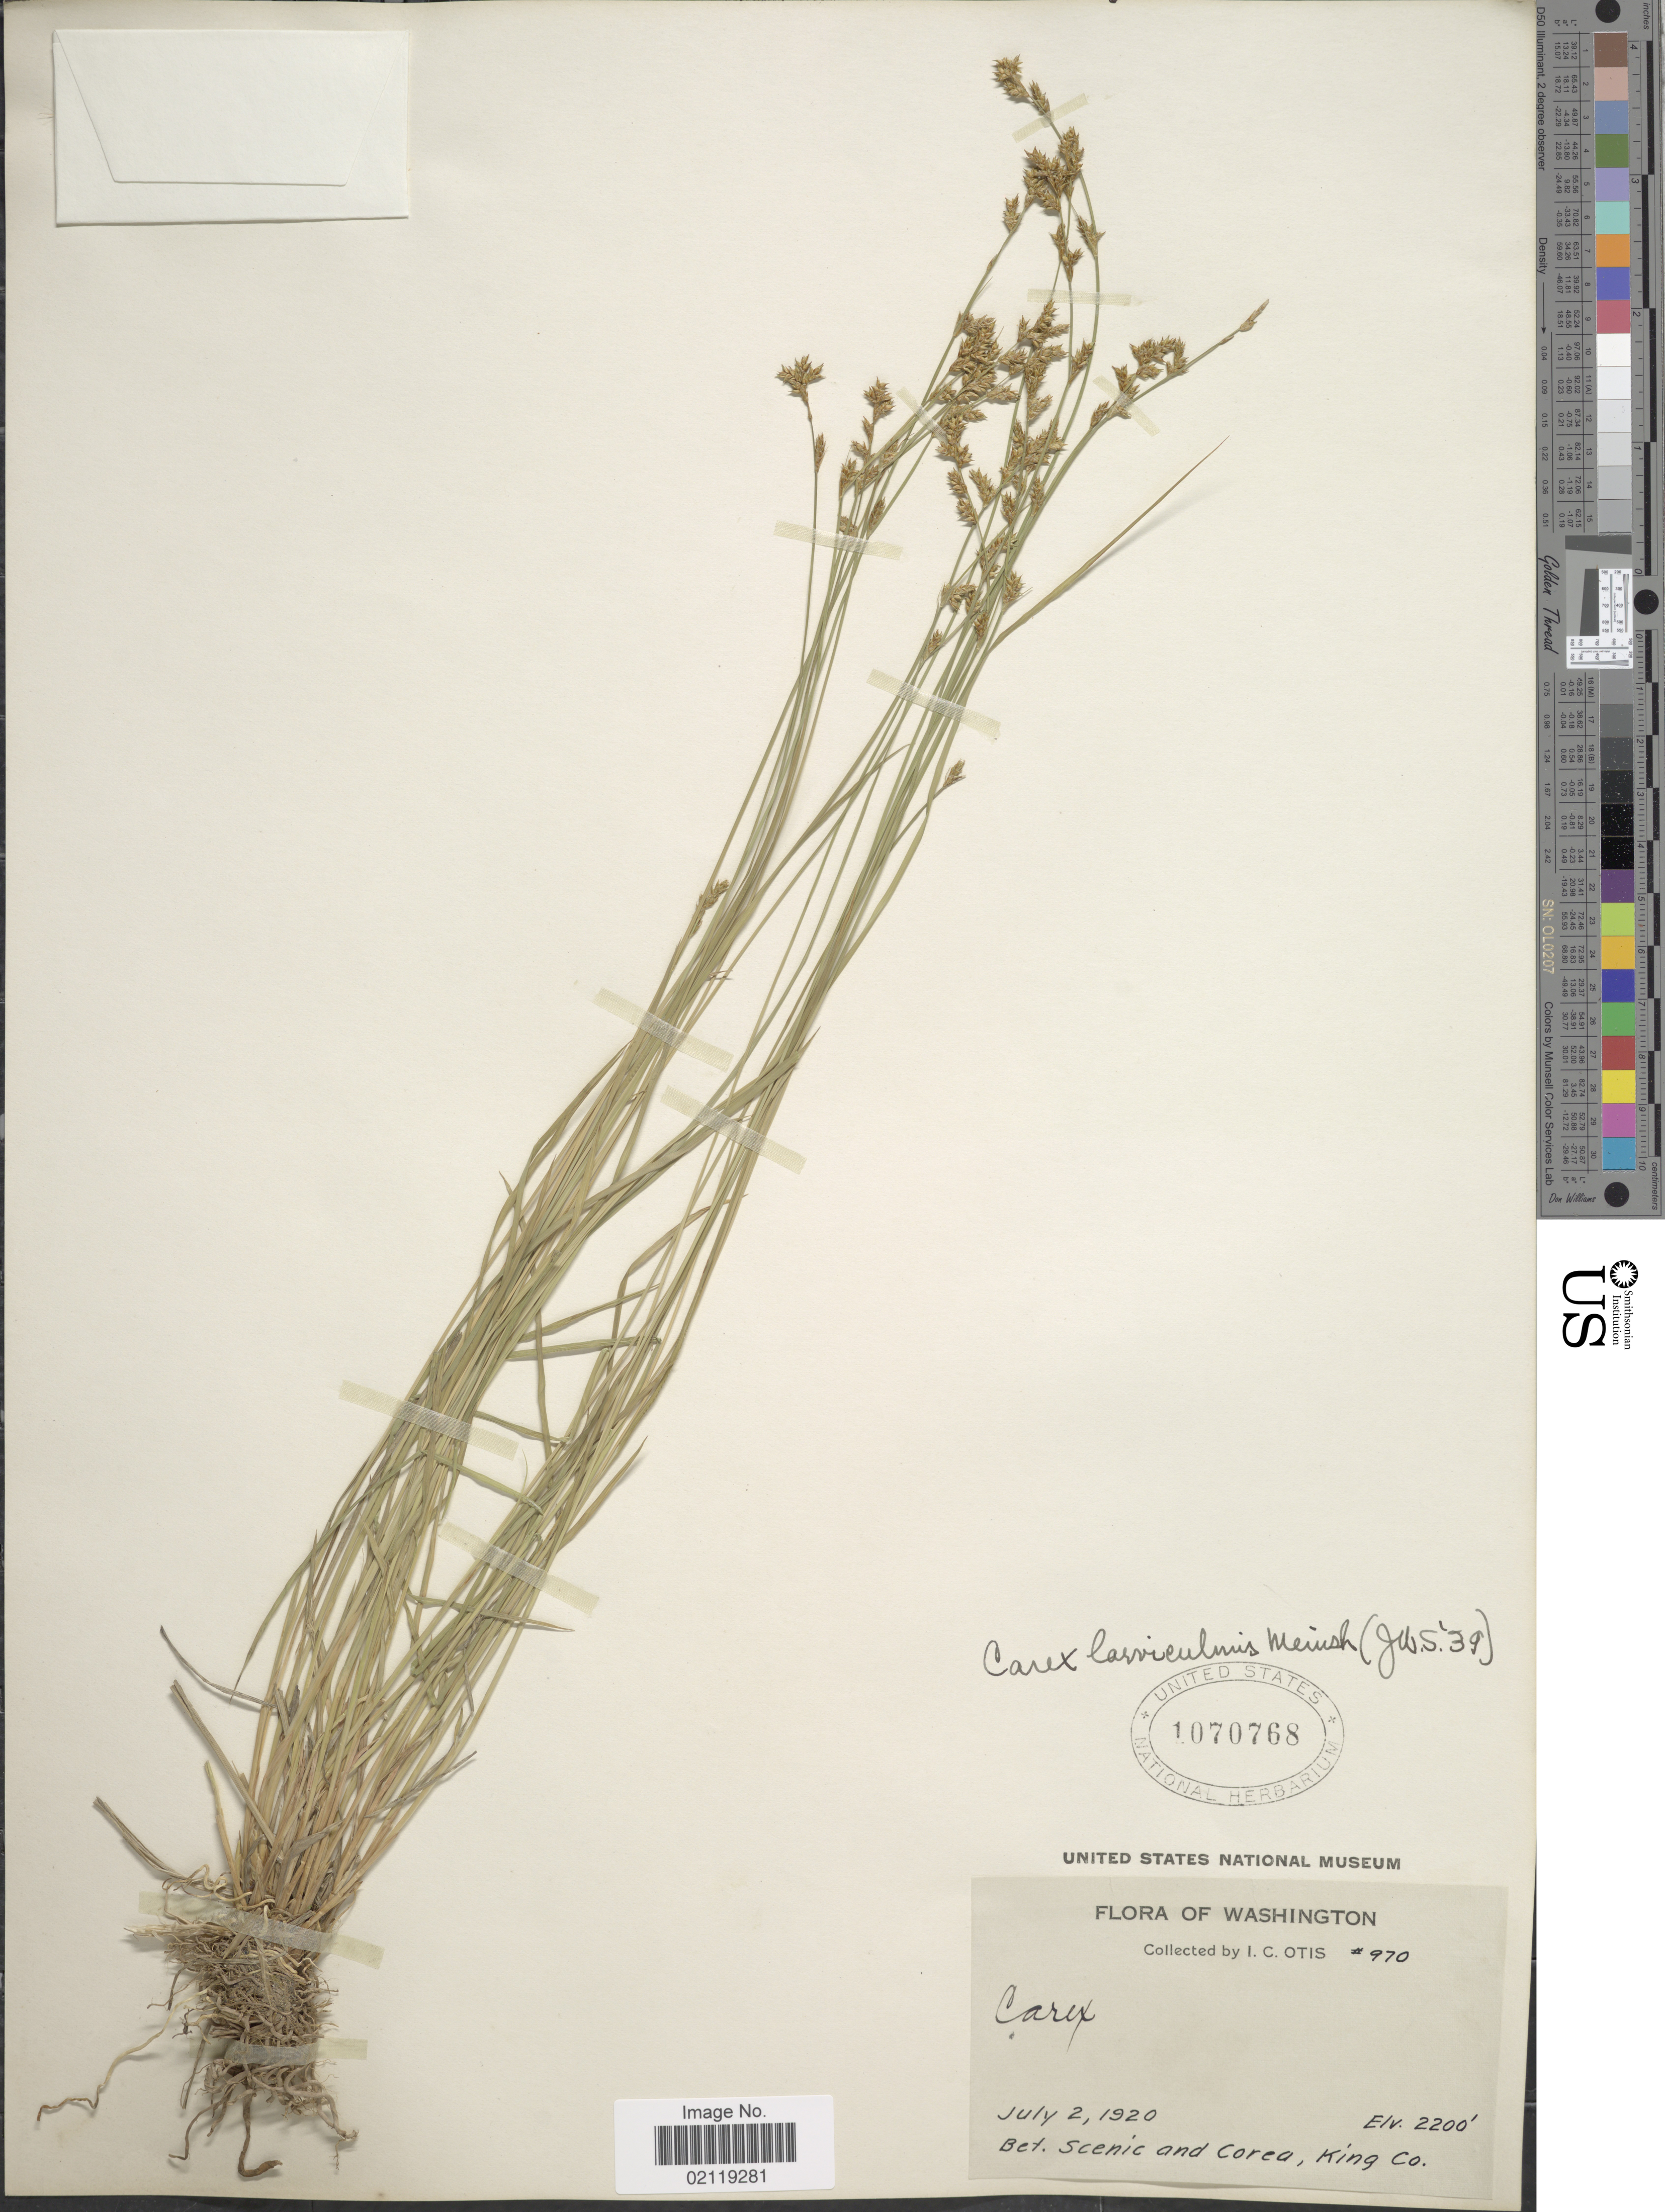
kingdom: Plantae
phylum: Tracheophyta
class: Liliopsida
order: Poales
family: Cyperaceae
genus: Carex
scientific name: Carex laeviculmis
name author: Meinsh.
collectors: I. C. Otis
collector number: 790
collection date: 1920-07-02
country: United States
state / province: Washington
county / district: King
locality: Bet. Scenic and Corea, King Co.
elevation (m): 671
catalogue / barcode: US 1070768